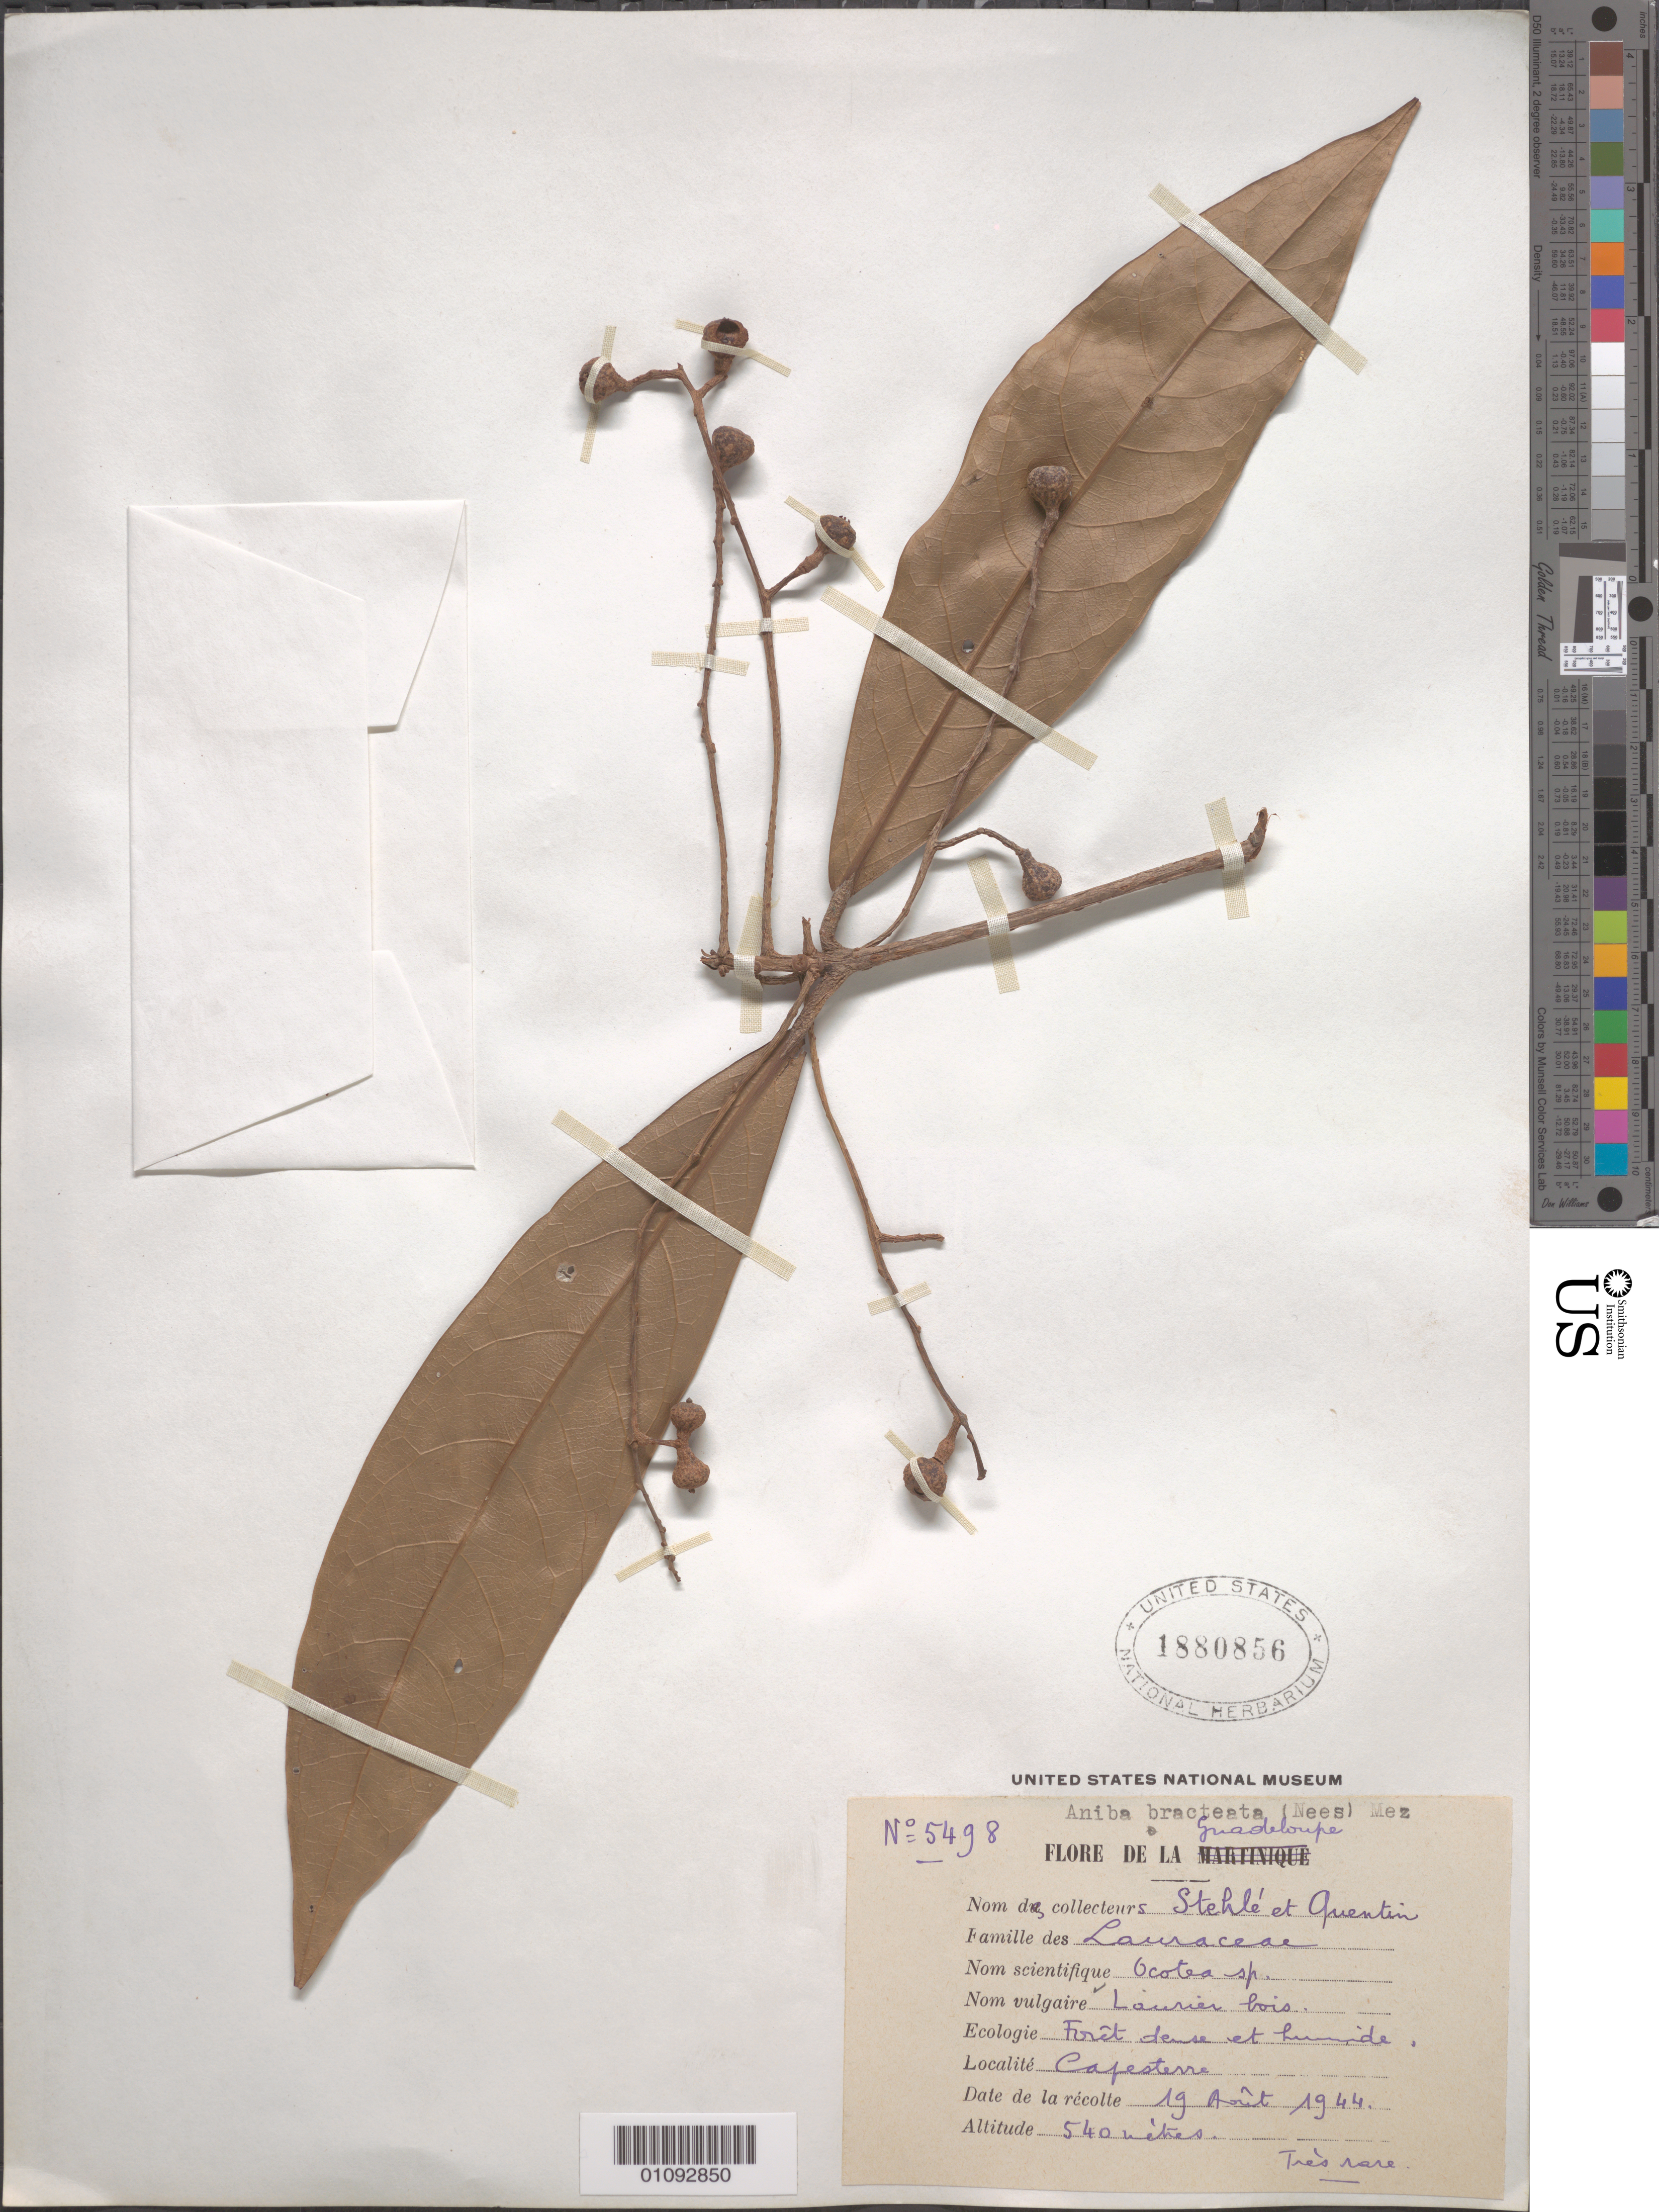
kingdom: Plantae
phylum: Tracheophyta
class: Magnoliopsida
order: Laurales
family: Lauraceae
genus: Aniba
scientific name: Aniba bracteata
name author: (Nees) Mez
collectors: H. Stehlé & R. Quentin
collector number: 5498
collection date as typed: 19 Aug 1944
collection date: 1944-08-19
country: Guadeloupe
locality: Capesterre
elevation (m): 540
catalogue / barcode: US 1880856